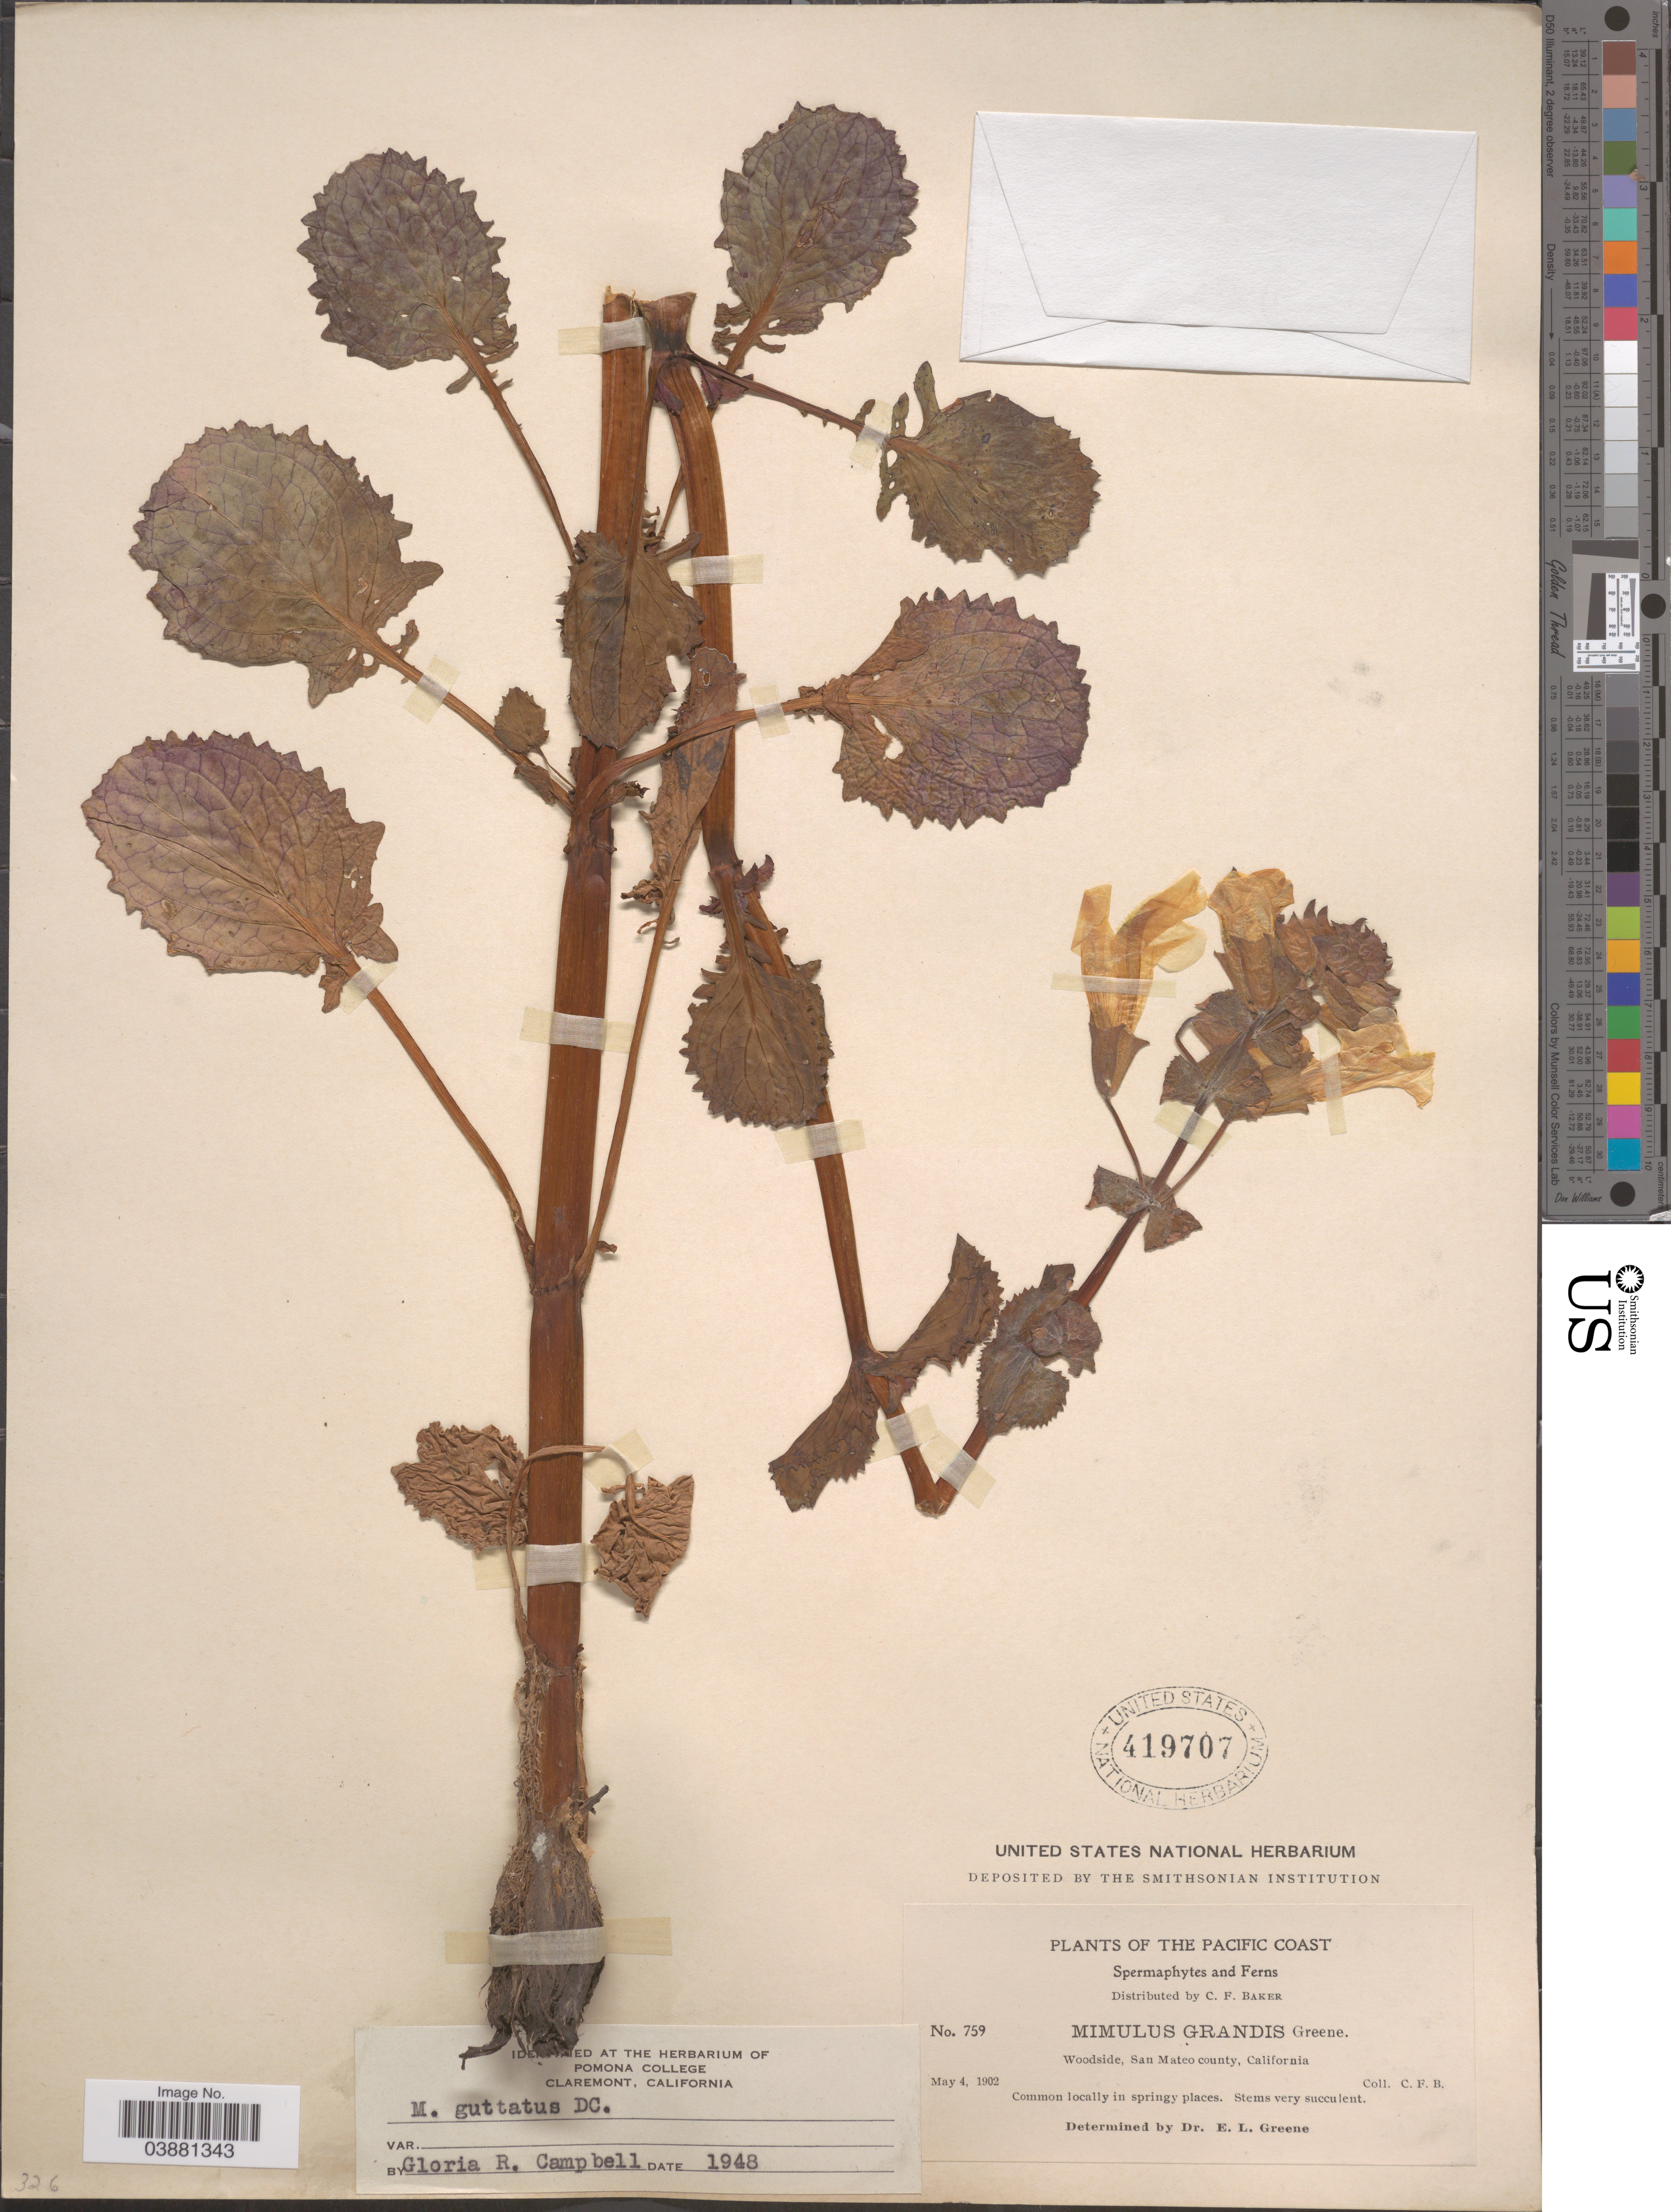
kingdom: Plantae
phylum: Tracheophyta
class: Magnoliopsida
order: Lamiales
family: Phrymaceae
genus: Mimulus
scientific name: Mimulus guttatus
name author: DC.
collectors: C. F. Baker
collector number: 759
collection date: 1902-08-04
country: United States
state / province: California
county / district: San Mateo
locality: Pacific Coast. Woodside, San Mateo County. Locally in springy places.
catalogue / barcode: US 419707